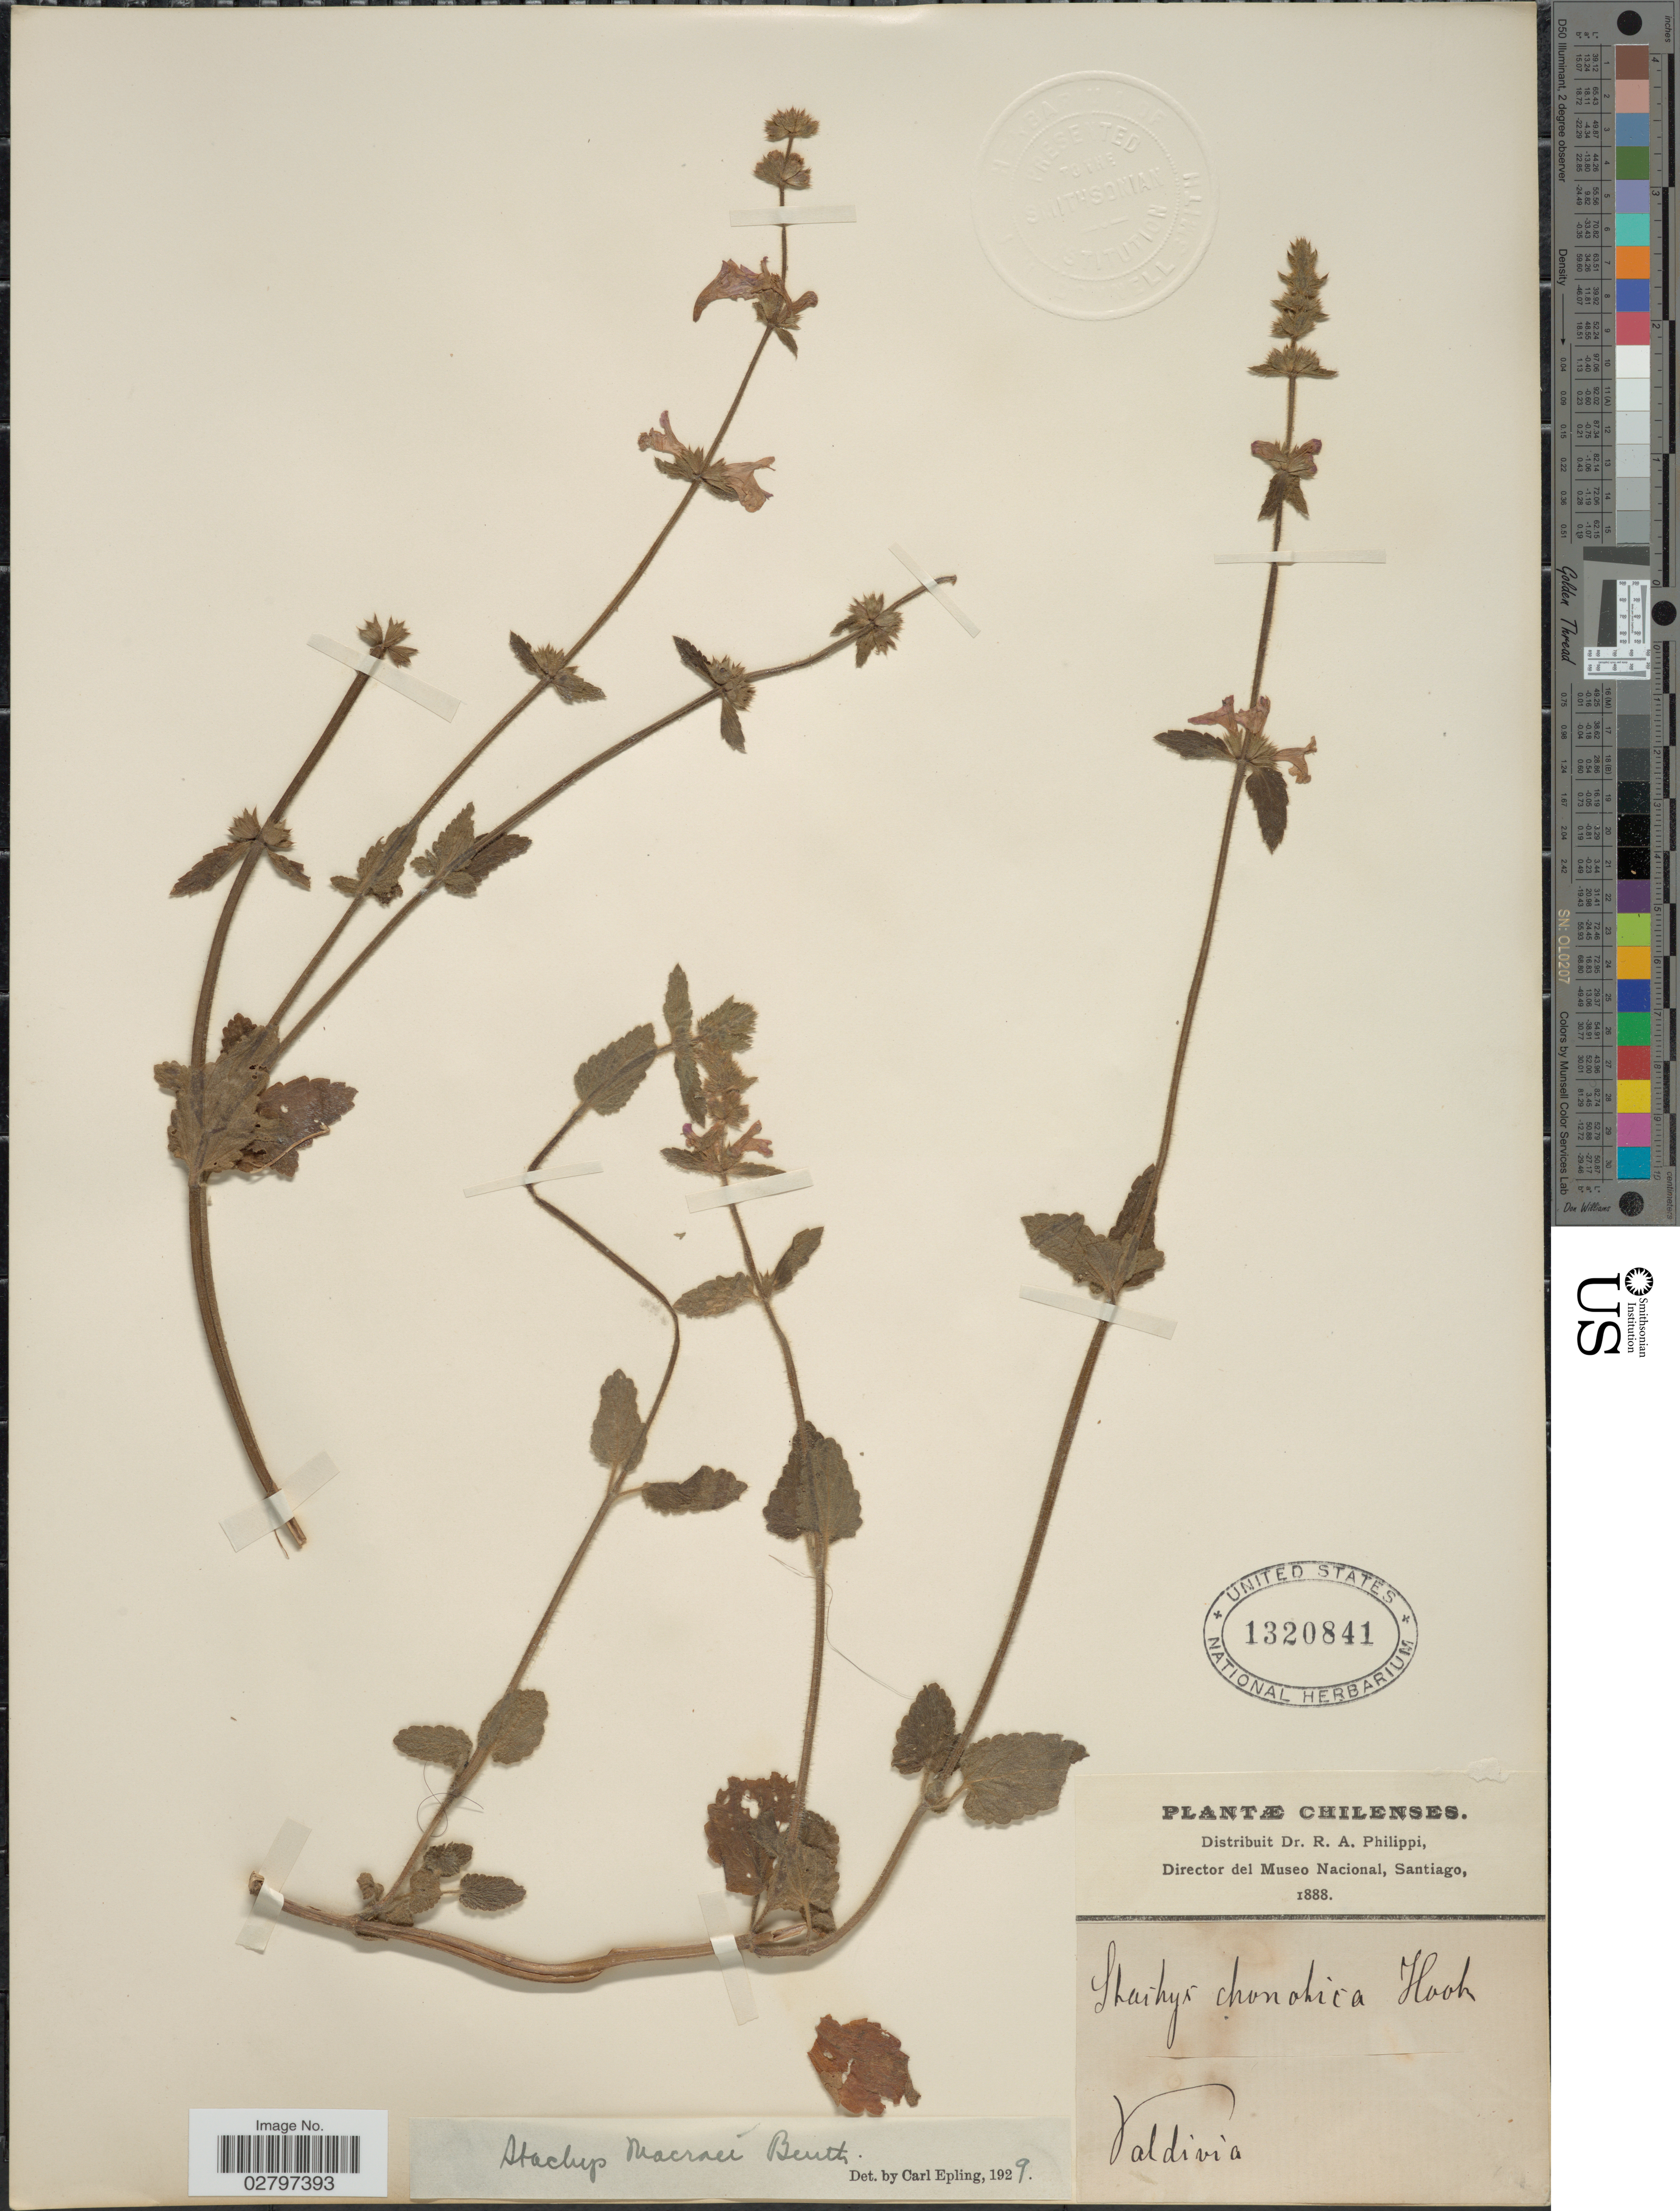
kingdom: Plantae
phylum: Tracheophyta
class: Magnoliopsida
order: Lamiales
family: Lamiaceae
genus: Stachys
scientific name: Stachys macraei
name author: Benth.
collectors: R. A. Philippi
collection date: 1888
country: Chile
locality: Valdivia.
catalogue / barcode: US 1320841